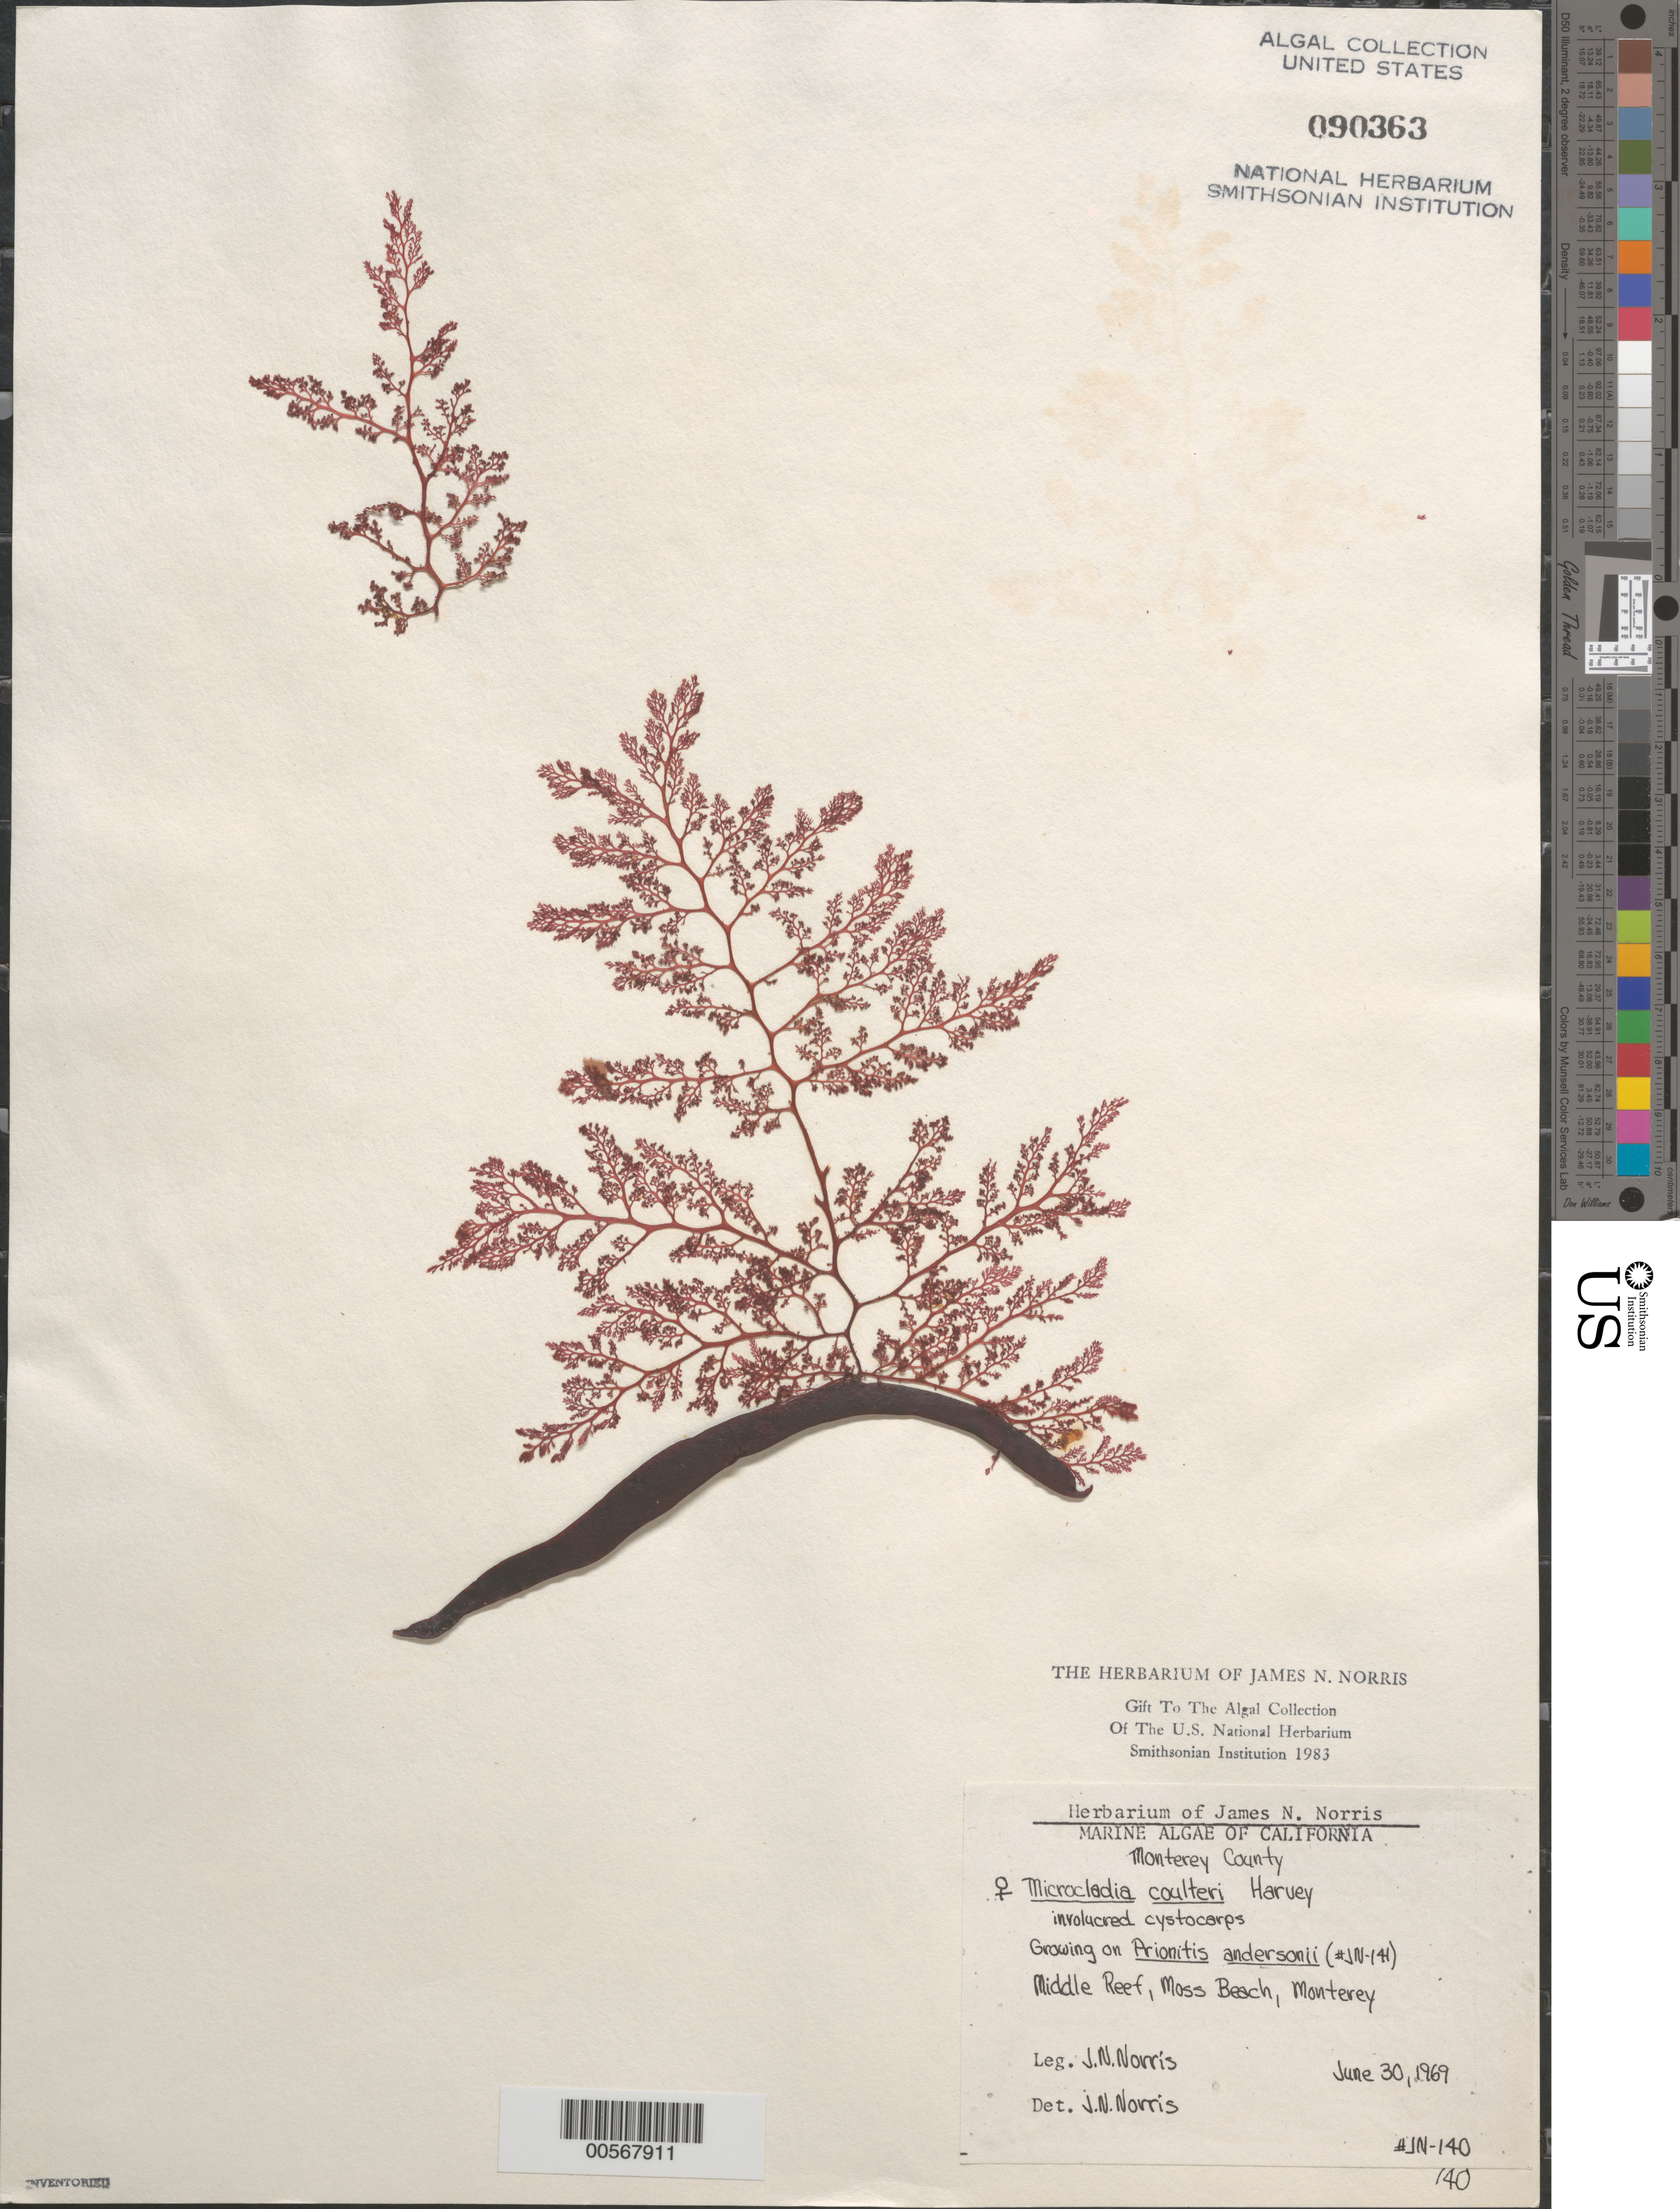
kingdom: Plantae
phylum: Rhodophyta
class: Florideophyceae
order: Ceramiales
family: Ceramiaceae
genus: Microcladia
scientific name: Microcladia coulteri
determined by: Norris, James N.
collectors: J. N. Norris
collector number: JN-140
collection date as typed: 30 Jun 1969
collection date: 1969-06-30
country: United States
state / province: California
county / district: Monterey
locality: Middle Reef of Moss Beach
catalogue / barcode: US 90363